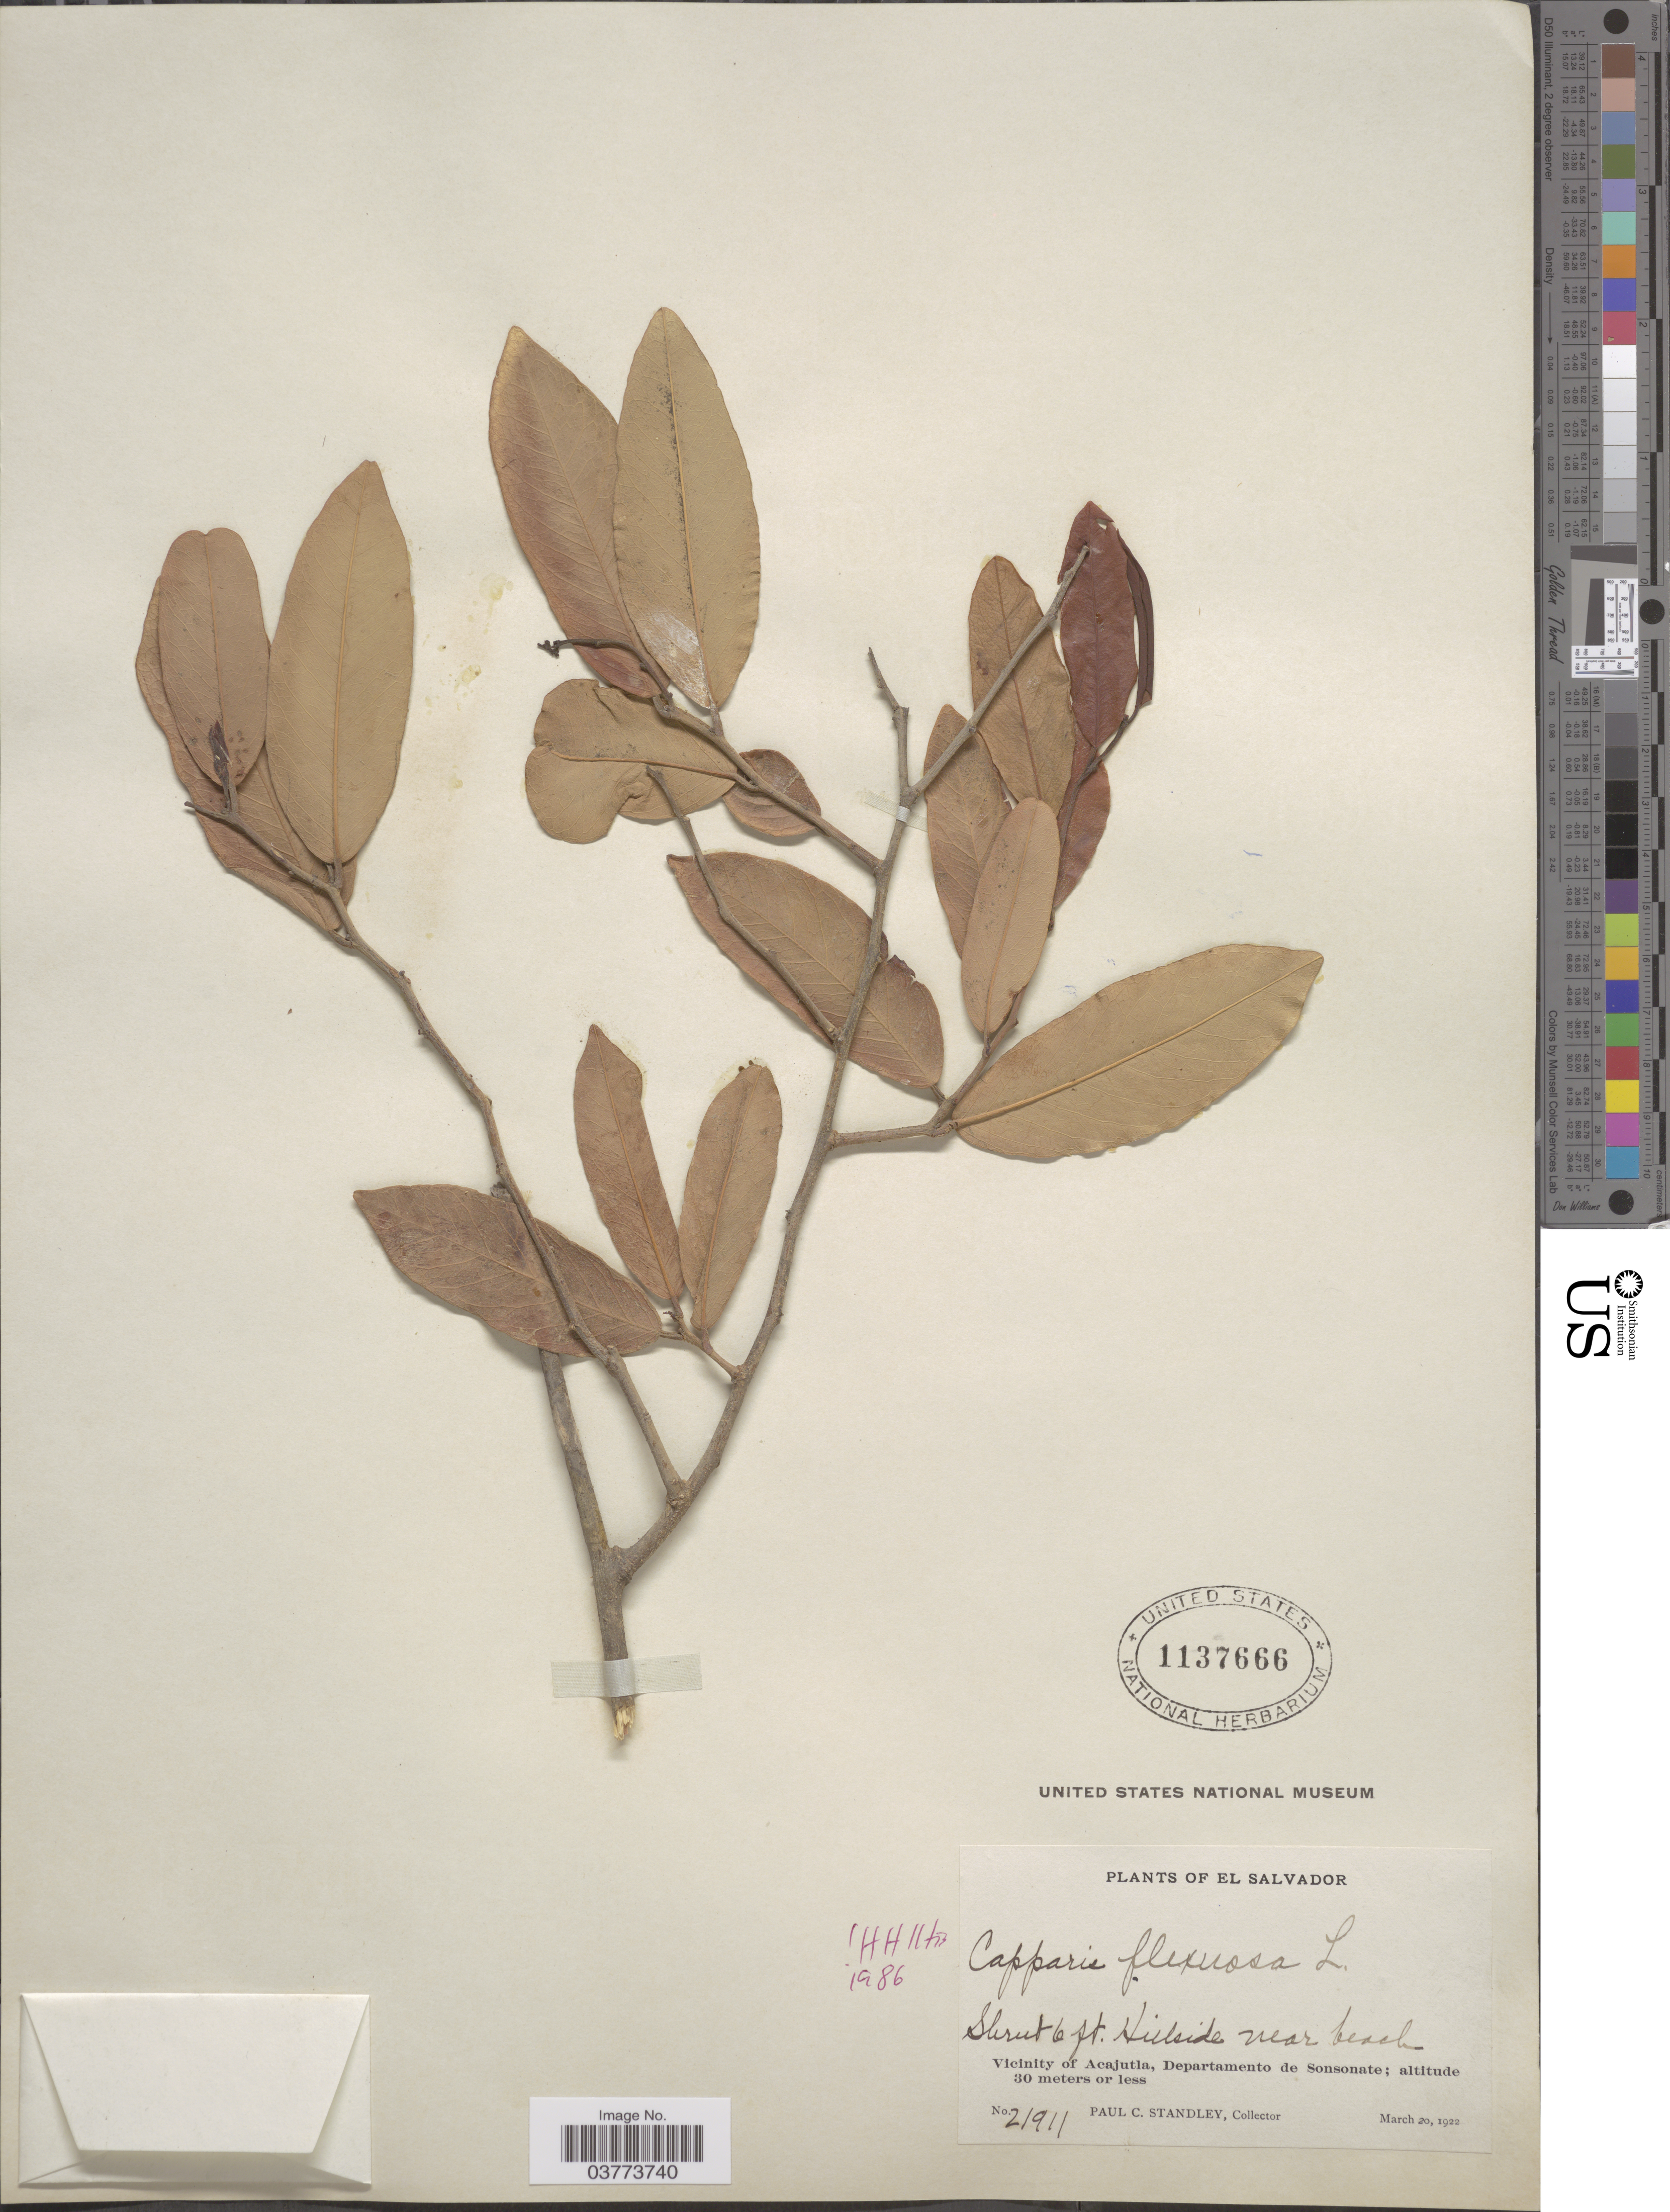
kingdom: Plantae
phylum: Tracheophyta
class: Magnoliopsida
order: Brassicales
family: Capparaceae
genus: Cynophalla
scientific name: Cynophalla flexuosa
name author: (L.) J. Presl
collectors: P. C. Standley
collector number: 21911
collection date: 1922-03-20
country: El Salvador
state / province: Sonsonate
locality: Near beach. Vicinity of Acajutla, Departamento de Sonsonate.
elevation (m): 30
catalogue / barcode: US 1137666